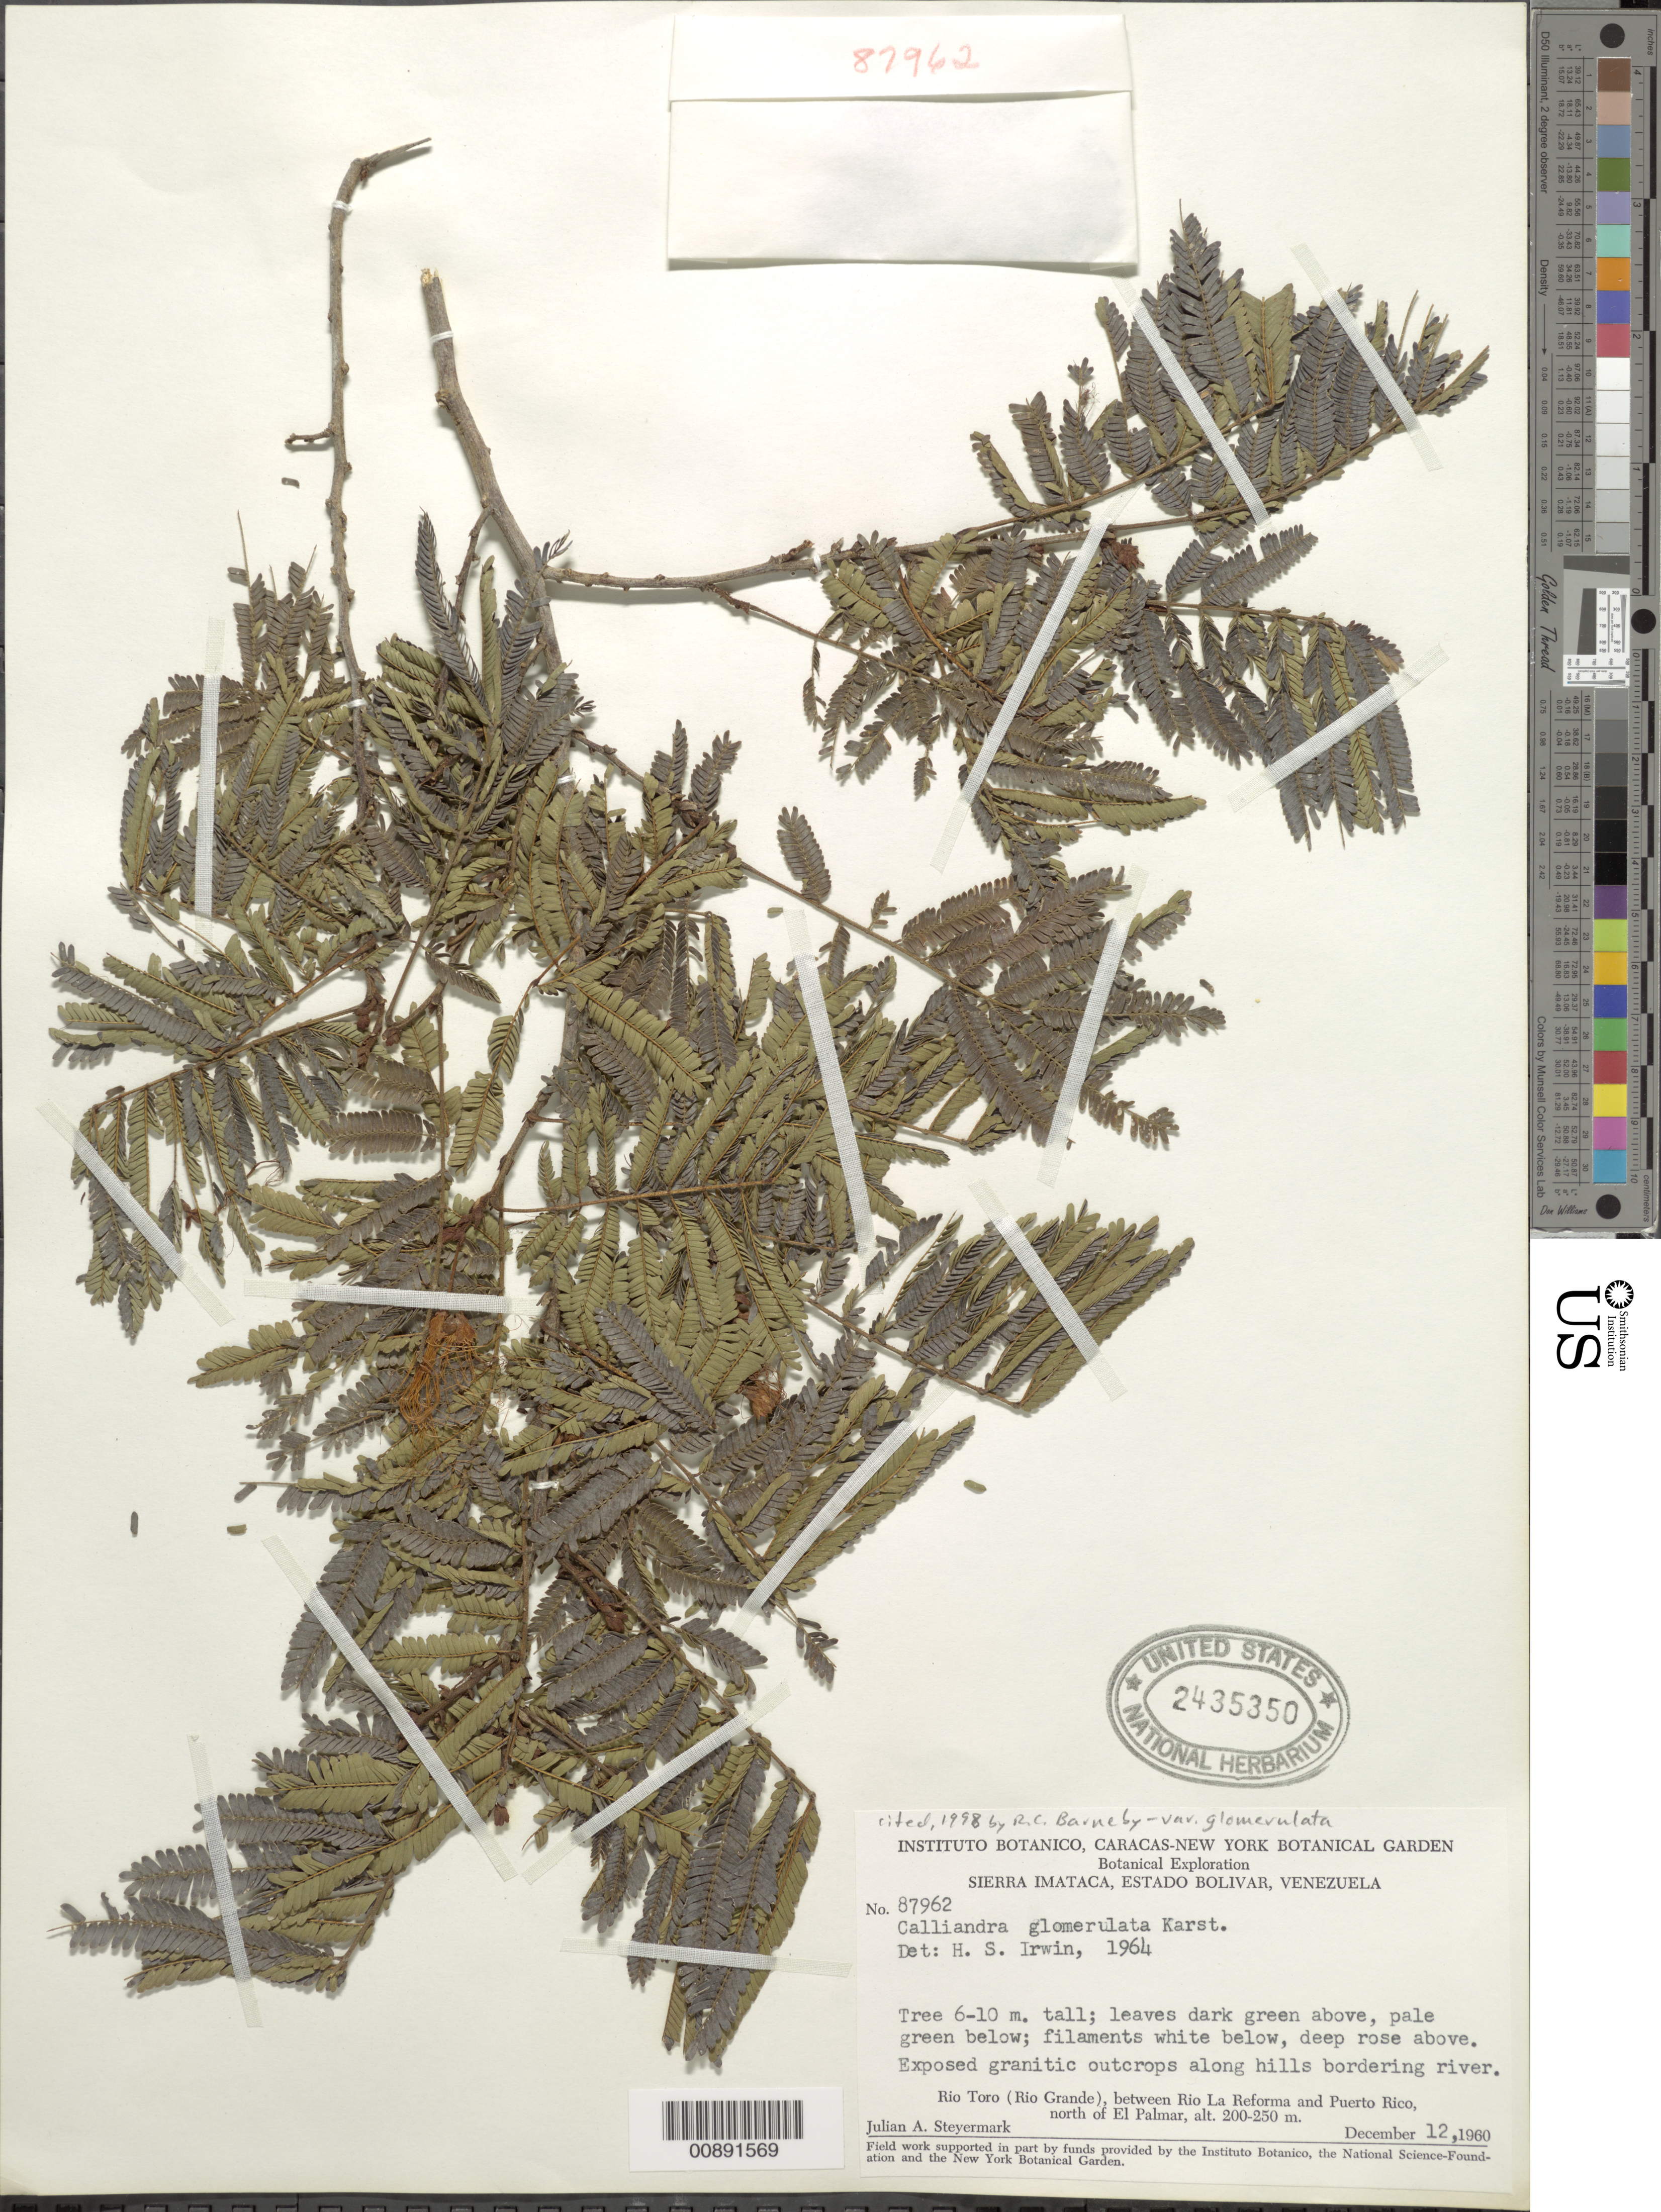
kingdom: Plantae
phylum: Tracheophyta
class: Magnoliopsida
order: Fabales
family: Fabaceae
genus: Calliandra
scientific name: Calliandra glomerulata var. glomerulata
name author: H. Karst.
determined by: Irwin, Howard S.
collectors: J. Steyermark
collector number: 87962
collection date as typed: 12-Dec-60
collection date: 1960-12-12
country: Venezuela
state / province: Bolívar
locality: Sierra Imataca, Río Toro (Rio Grande), between Rio La Reforma and Puerto Rico, N of El Palmar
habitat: Exposed granitic outcrops along hills bordering river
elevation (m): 200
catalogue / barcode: US 2435350